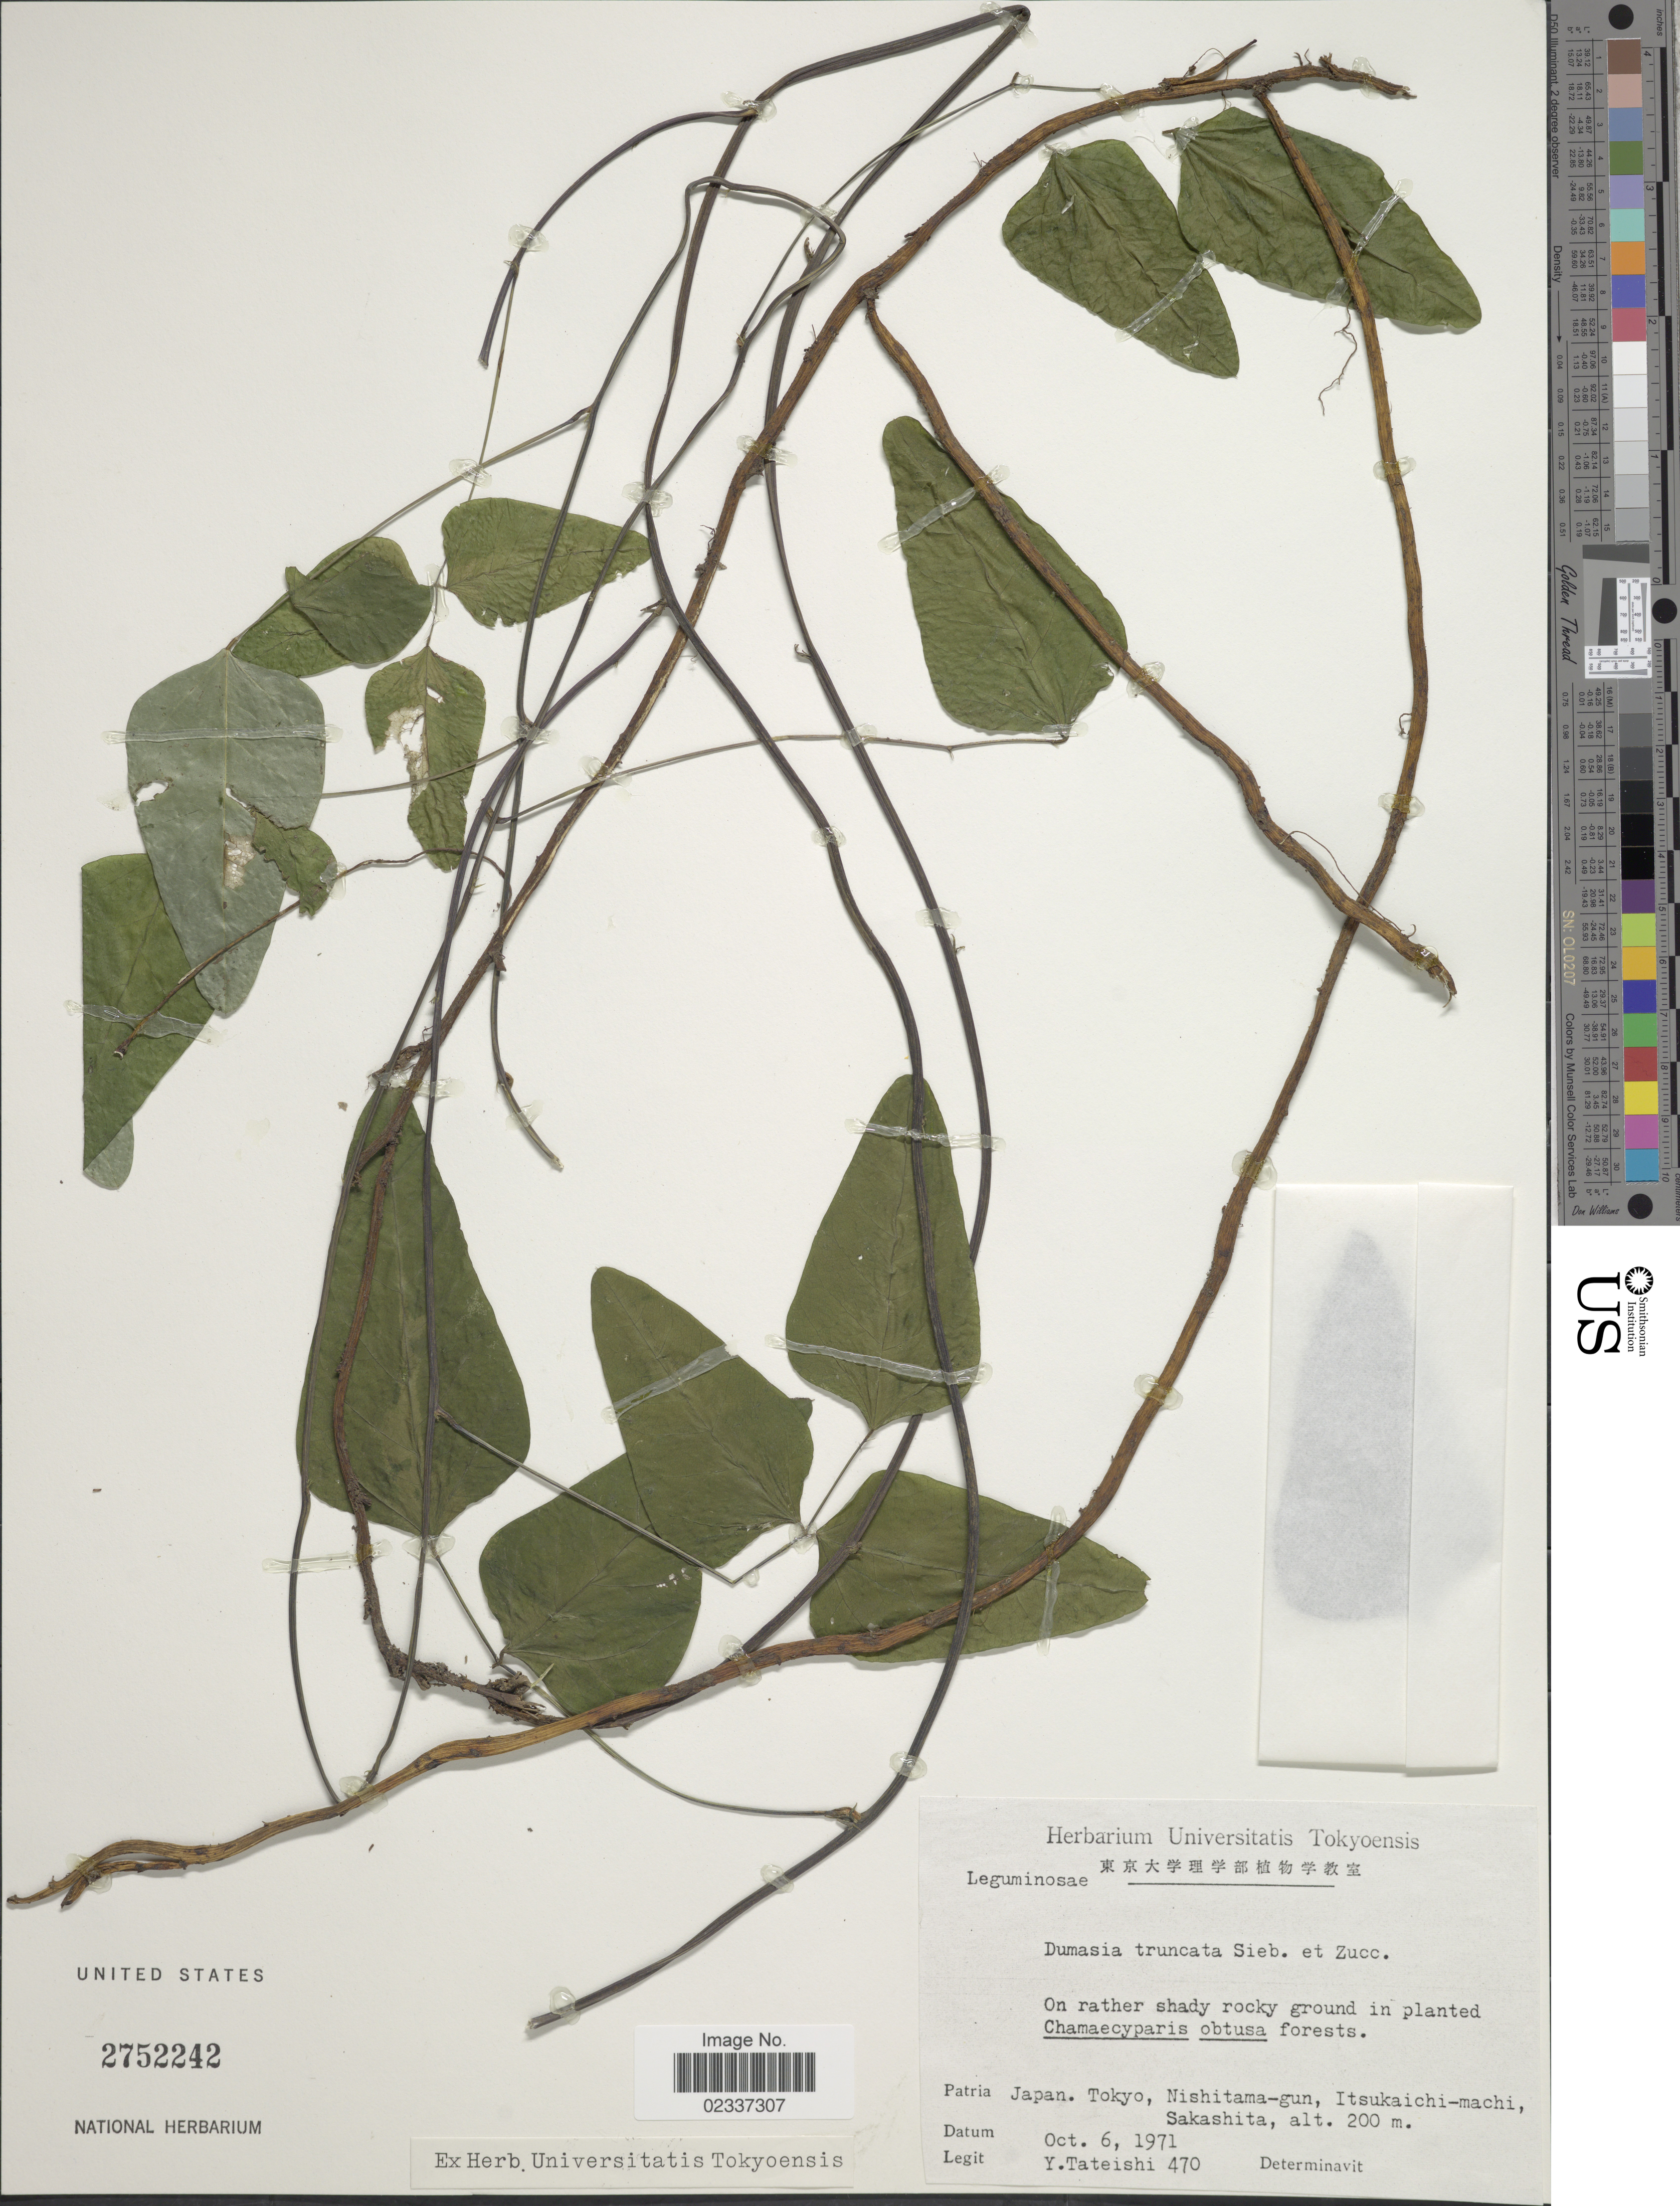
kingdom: Plantae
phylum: Tracheophyta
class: Magnoliopsida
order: Fabales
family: Fabaceae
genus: Dumasia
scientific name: Dumasia truncata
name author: Siebold & Zucc.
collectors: Y. Tateishi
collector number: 470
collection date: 1971-10-06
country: Japan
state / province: Tokyo, Federal City of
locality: Tokyo, Nishitama-gun, Itsukaichi-machi, Sakashita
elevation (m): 200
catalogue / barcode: US 2752242